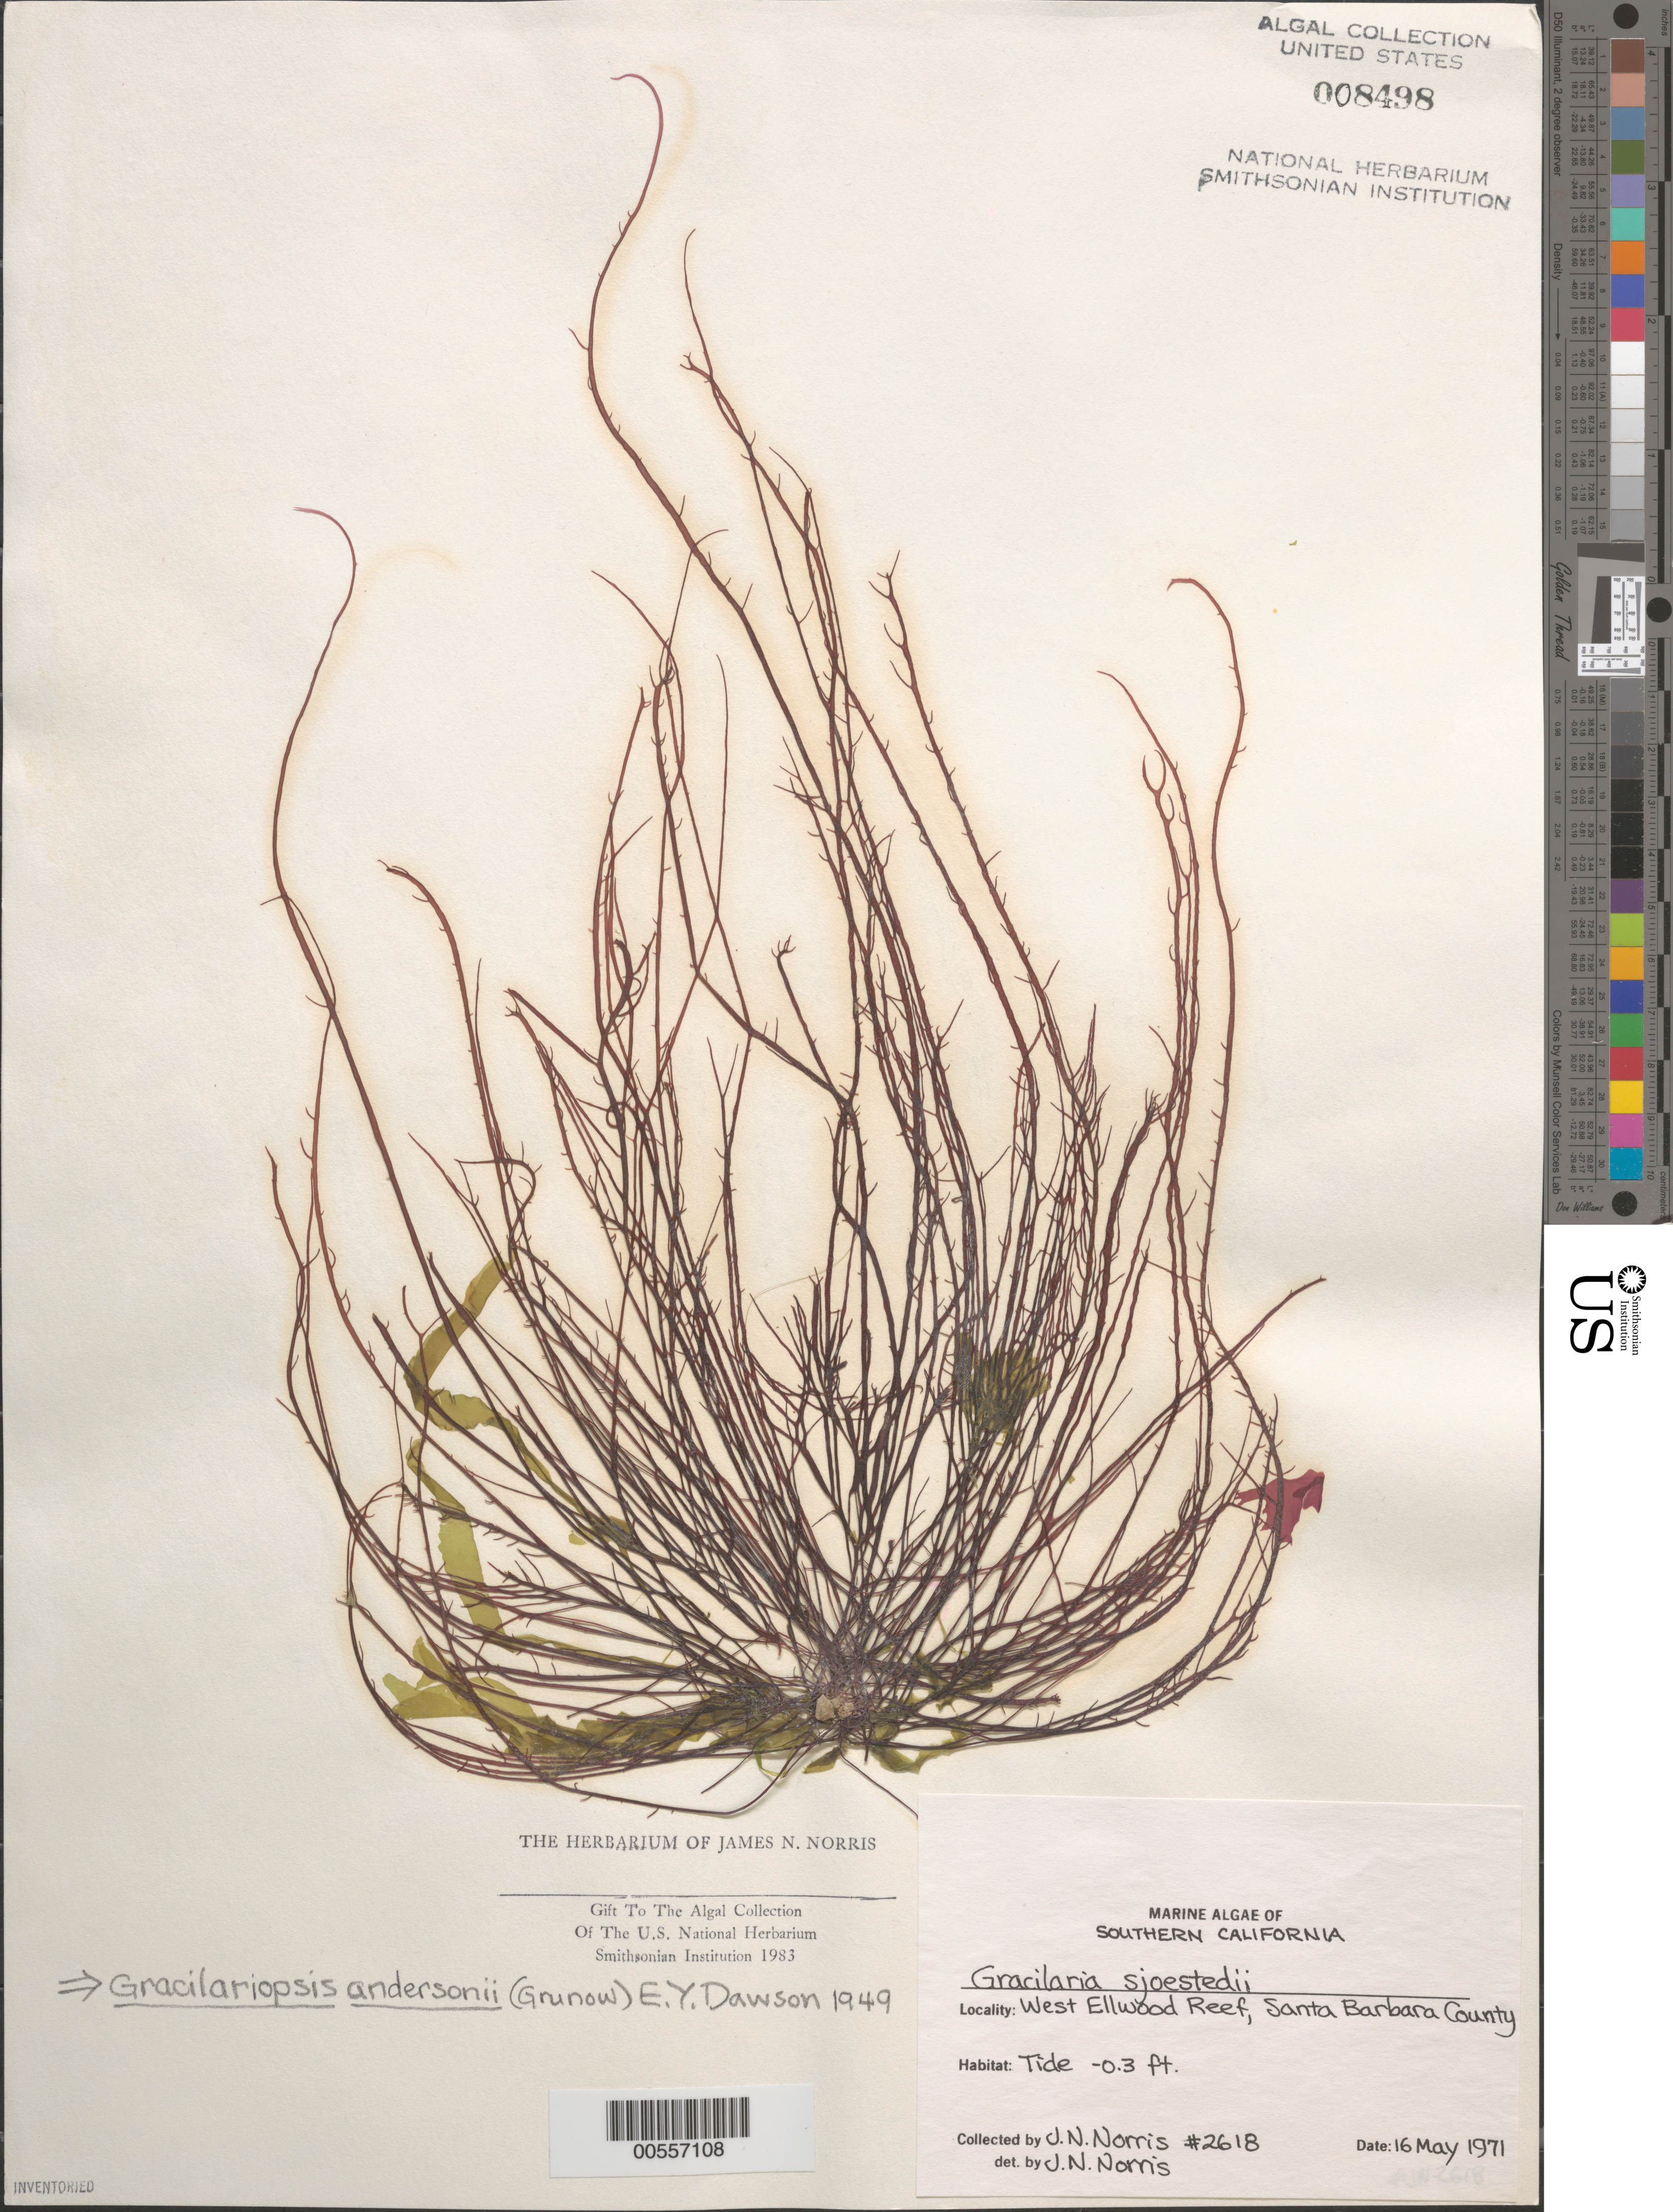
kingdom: Plantae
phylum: Rhodophyta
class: Florideophyceae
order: Gracilariales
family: Gracilariaceae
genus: Gracilariopsis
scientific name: Gracilariopsis andersonii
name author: (Grunow) E.Y. Dawson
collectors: J. N. Norris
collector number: JN-2618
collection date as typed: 16 May 1971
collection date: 1971-05-16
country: United States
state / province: California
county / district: Santa Barbara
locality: West Ellwood Reef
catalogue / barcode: US 8498